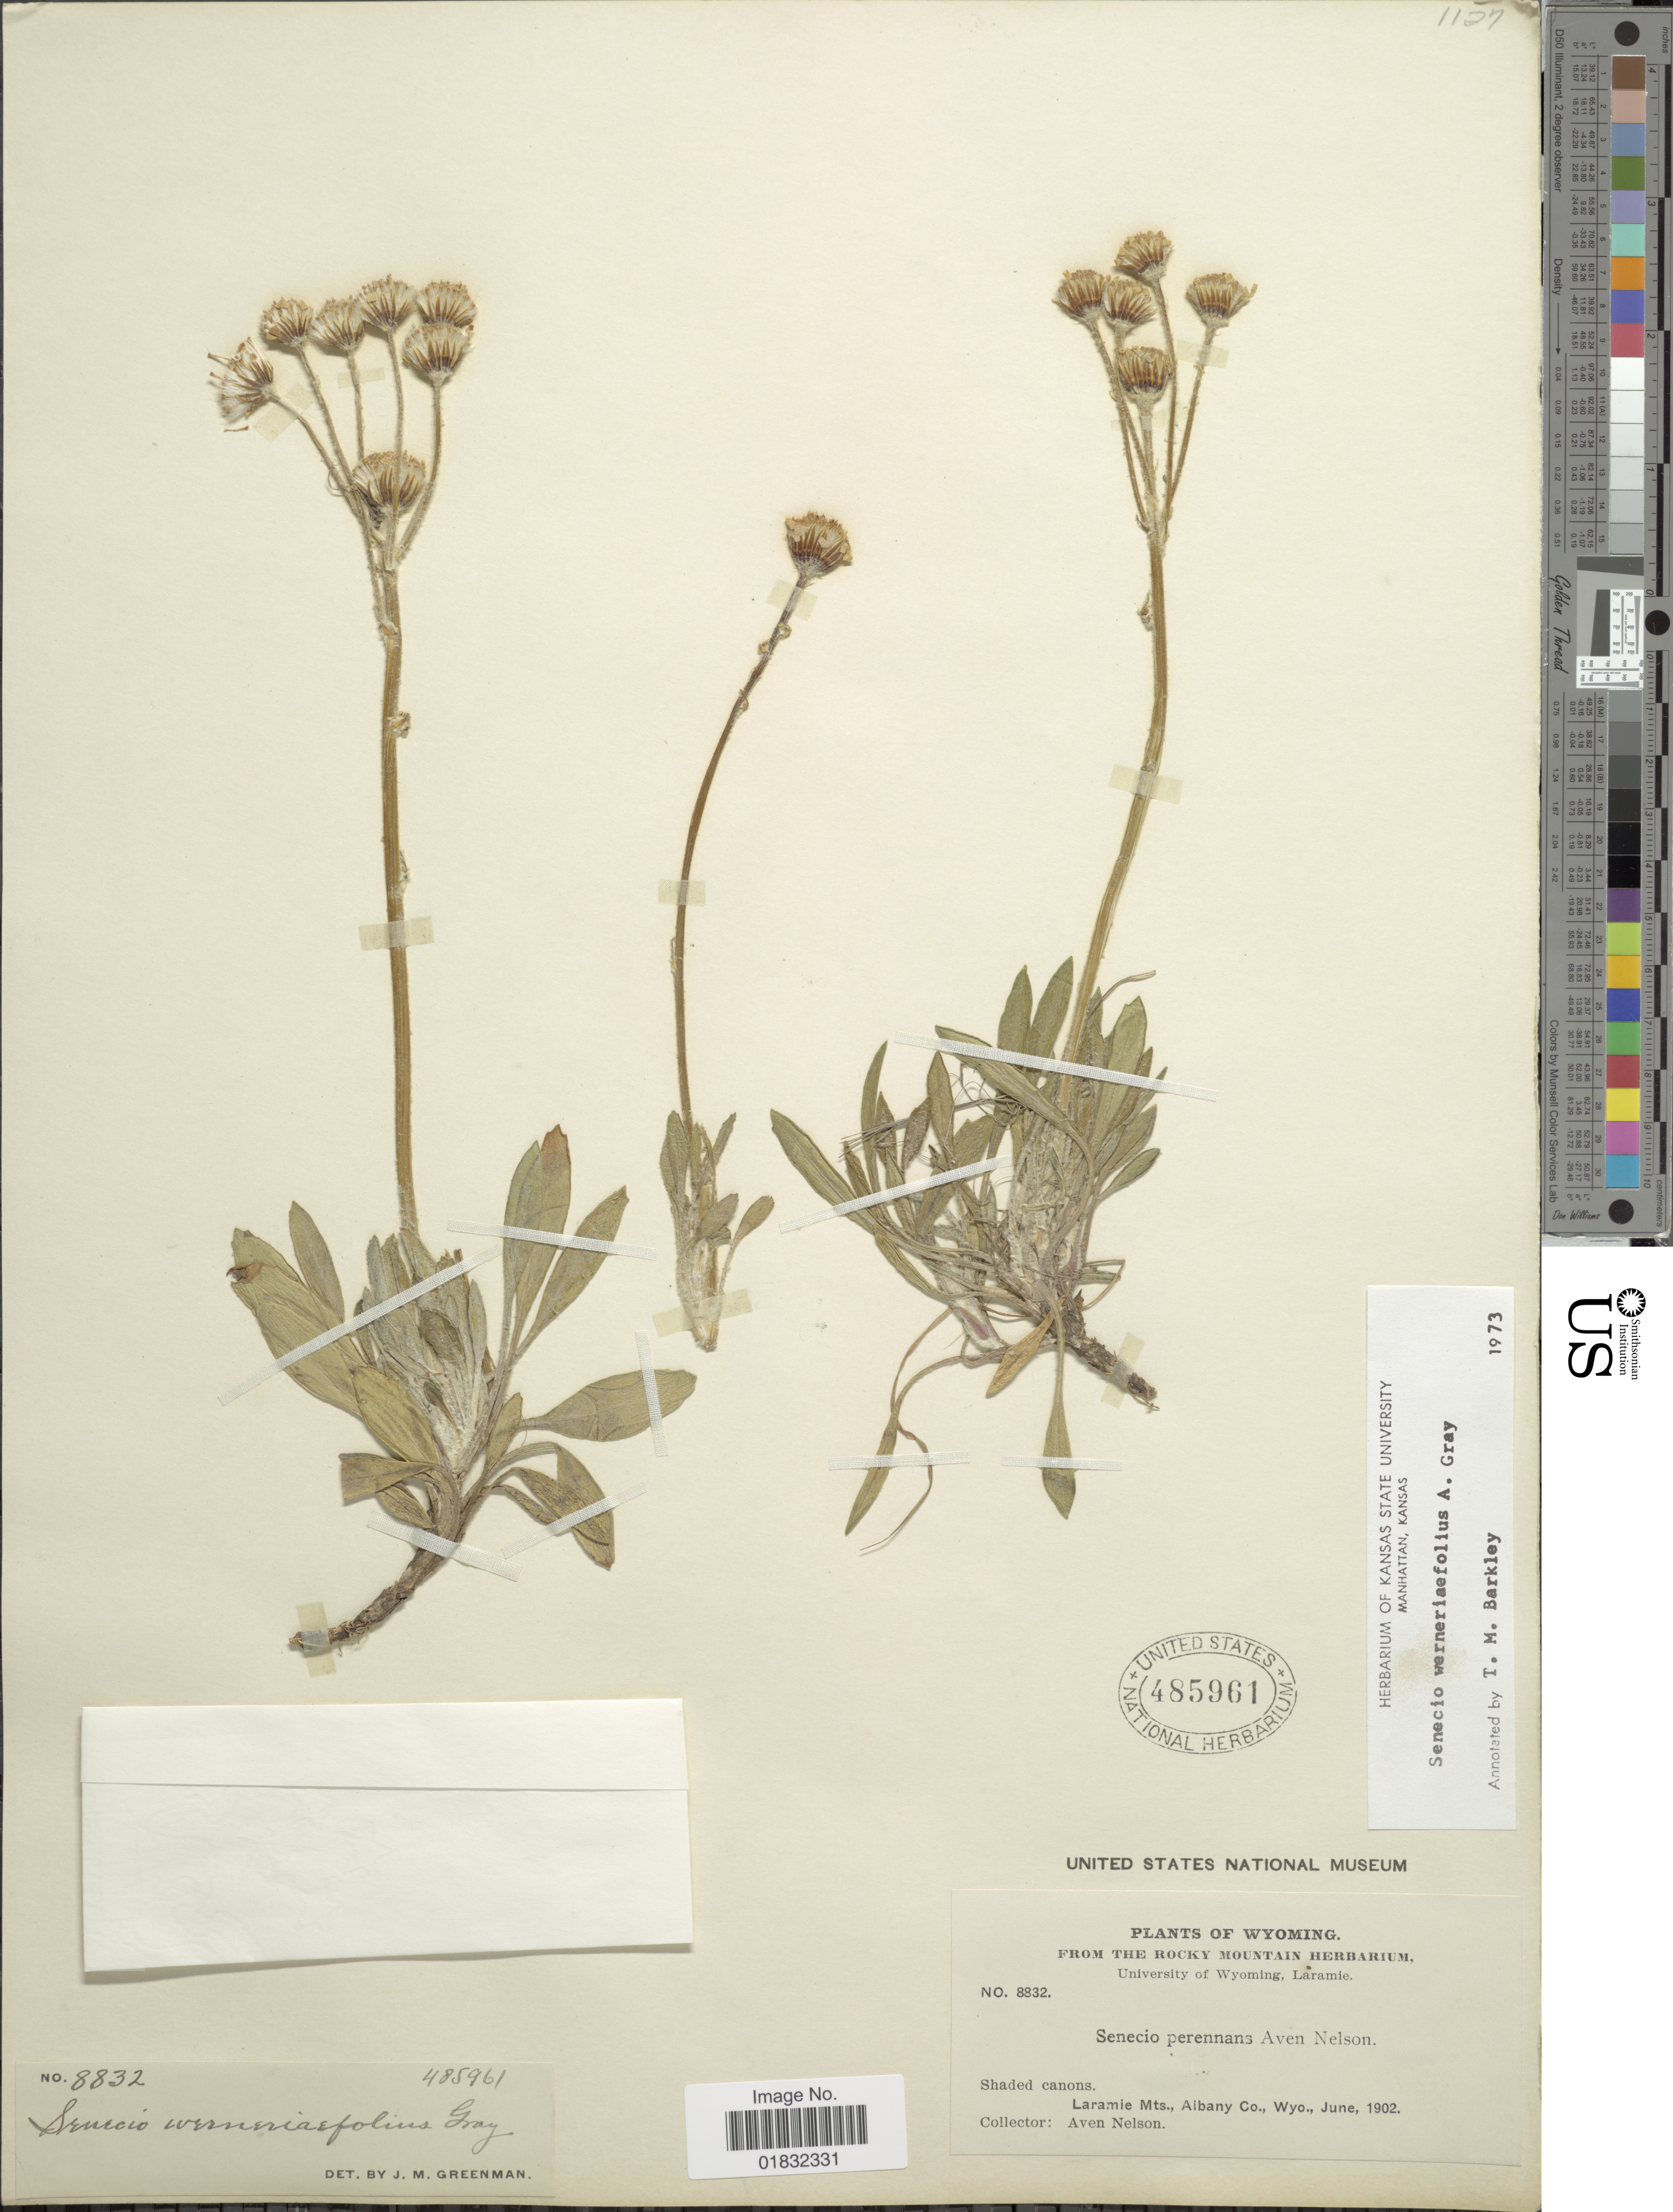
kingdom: Plantae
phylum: Tracheophyta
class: Magnoliopsida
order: Asterales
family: Asteraceae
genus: Packera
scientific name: Packera werneriifolia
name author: (A. Gray) W.A. Weber & Á. Löve ex Trock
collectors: A. Nelson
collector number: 8832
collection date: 1902-06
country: United States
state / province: Wyoming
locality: Shaded canons, laramie Mts., Albanu Co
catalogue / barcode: US 485961